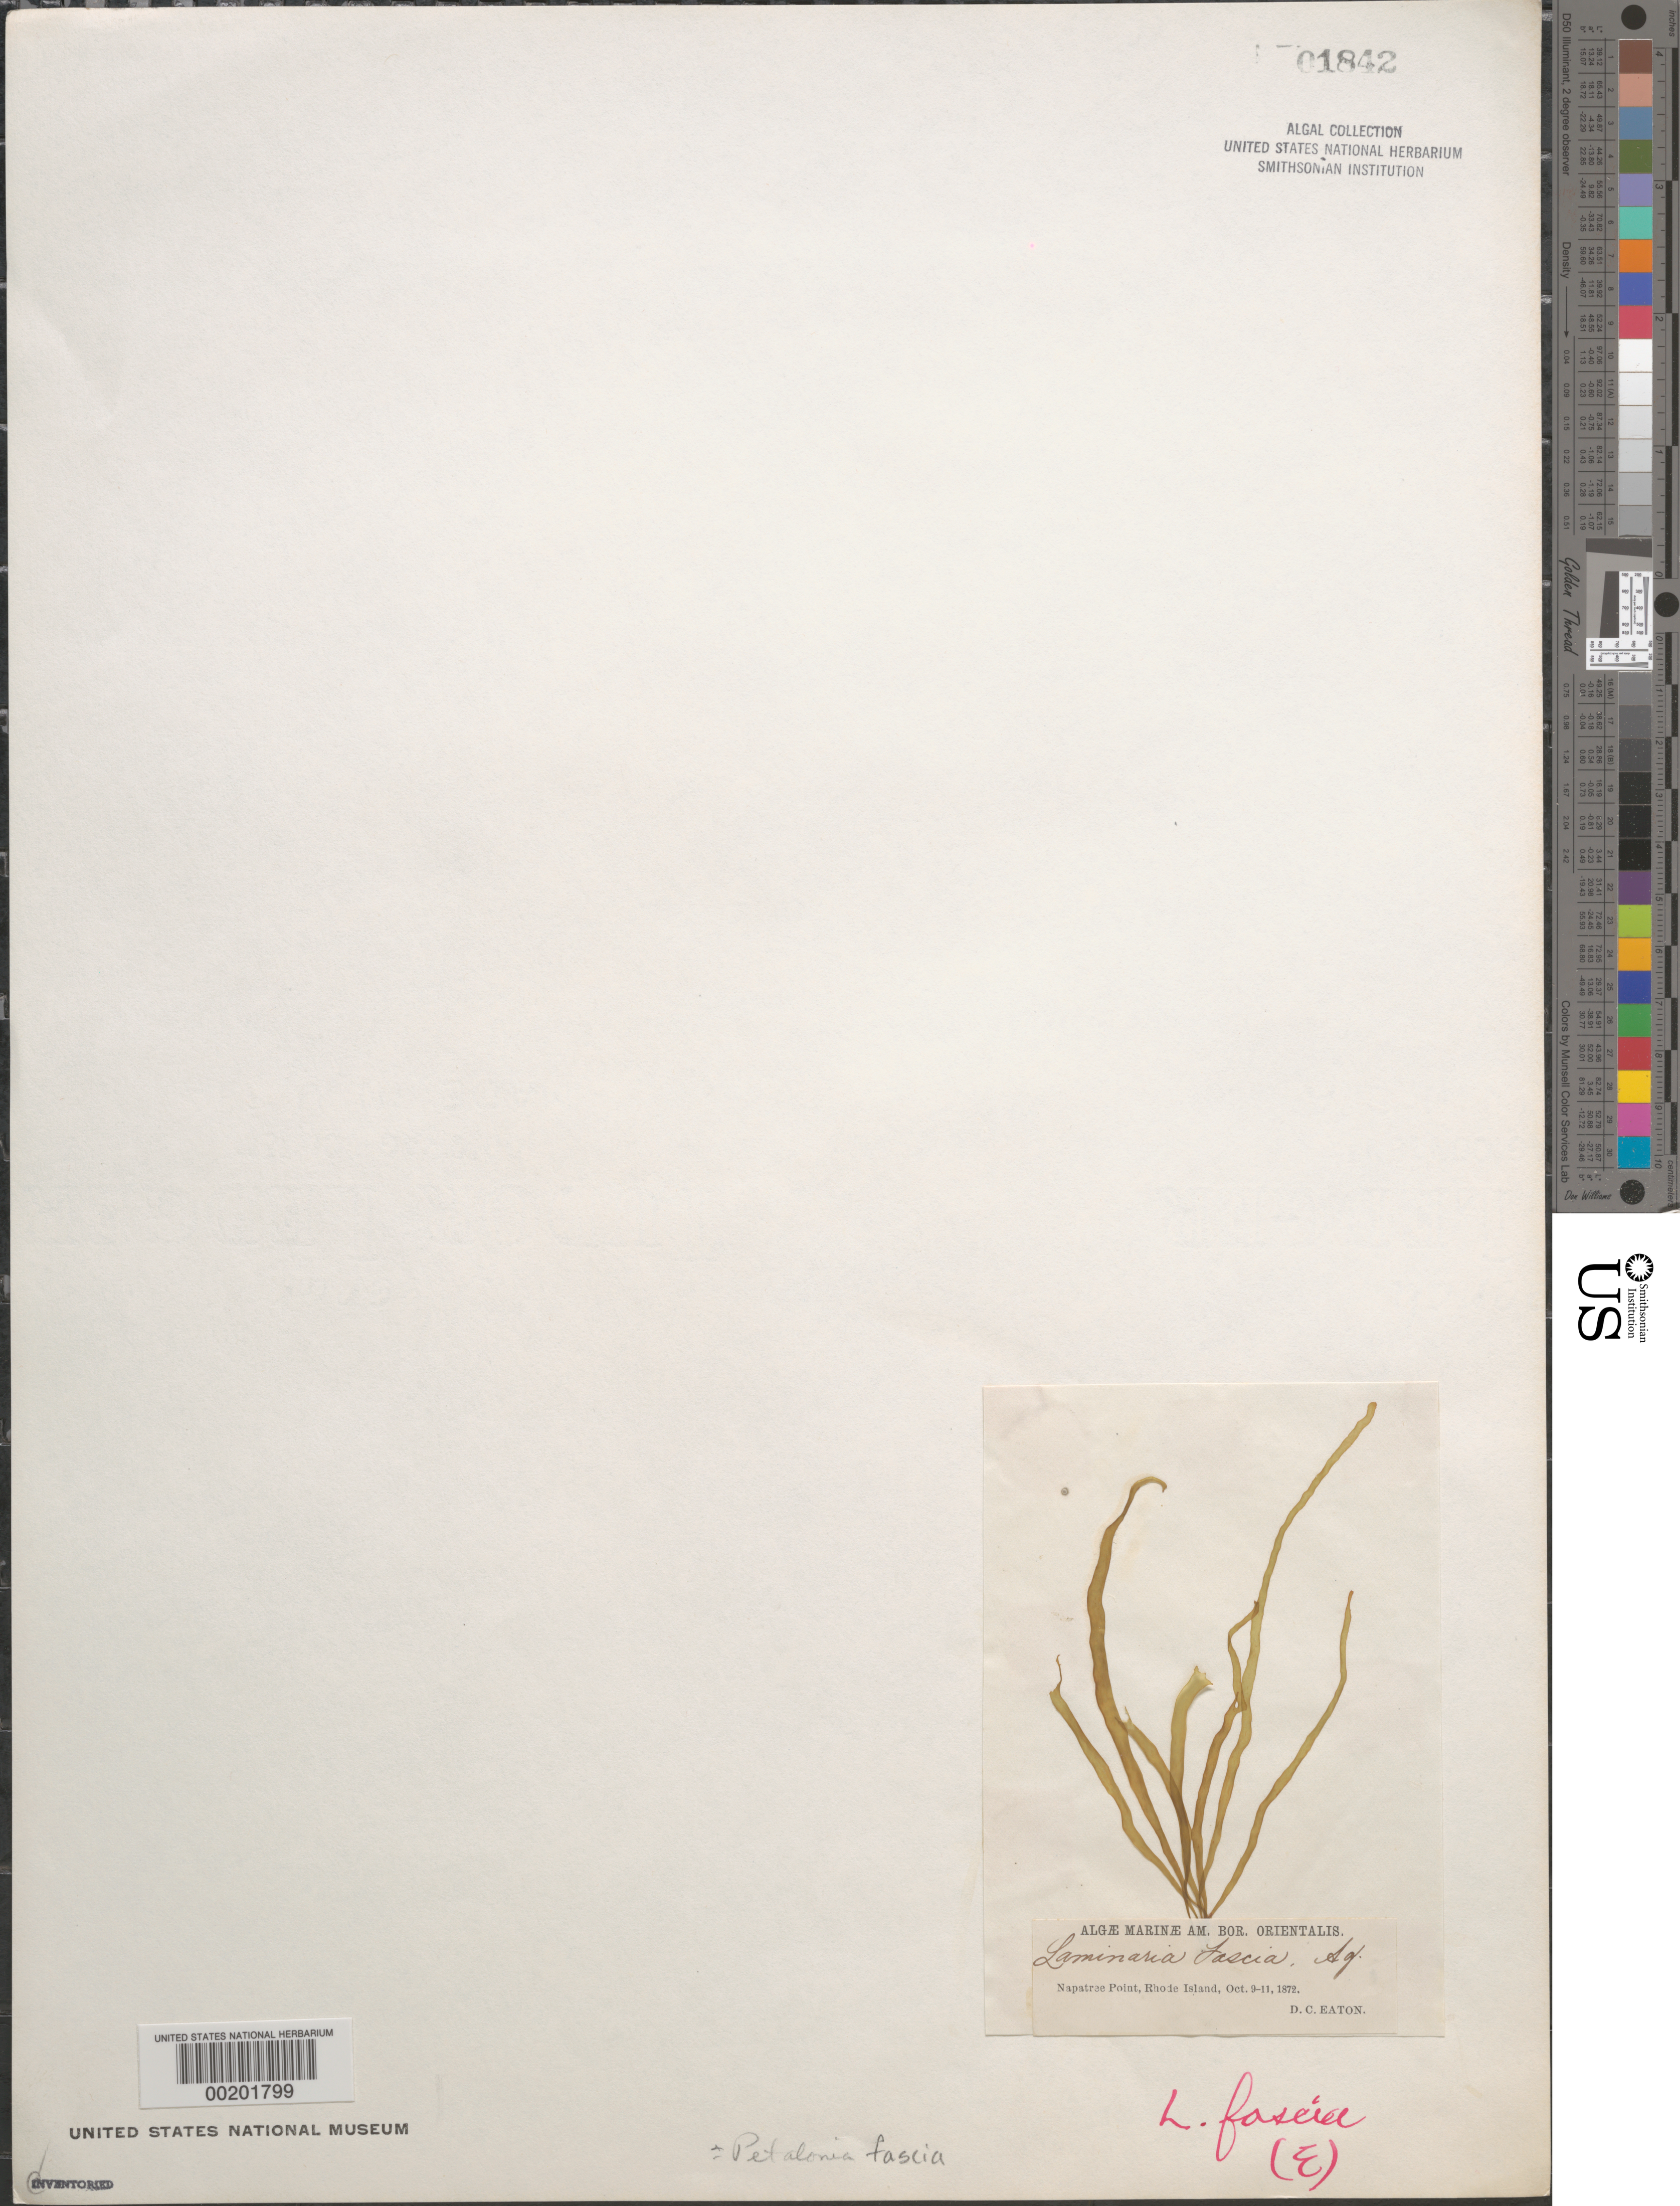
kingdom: Chromista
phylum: Ochrophyta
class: Phaeophyceae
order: Scytosiphonales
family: Scytosiphonaceae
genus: Petalonia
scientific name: Petalonia fascia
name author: (O.F. Müller) Kuntze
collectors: D. C. Eaton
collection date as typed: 09 Oct 1872 to 11 Oct 1872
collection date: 1872-10-09/1872-10-11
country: United States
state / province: Rhode Island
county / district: Washington County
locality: Napatree Point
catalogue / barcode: US 1842